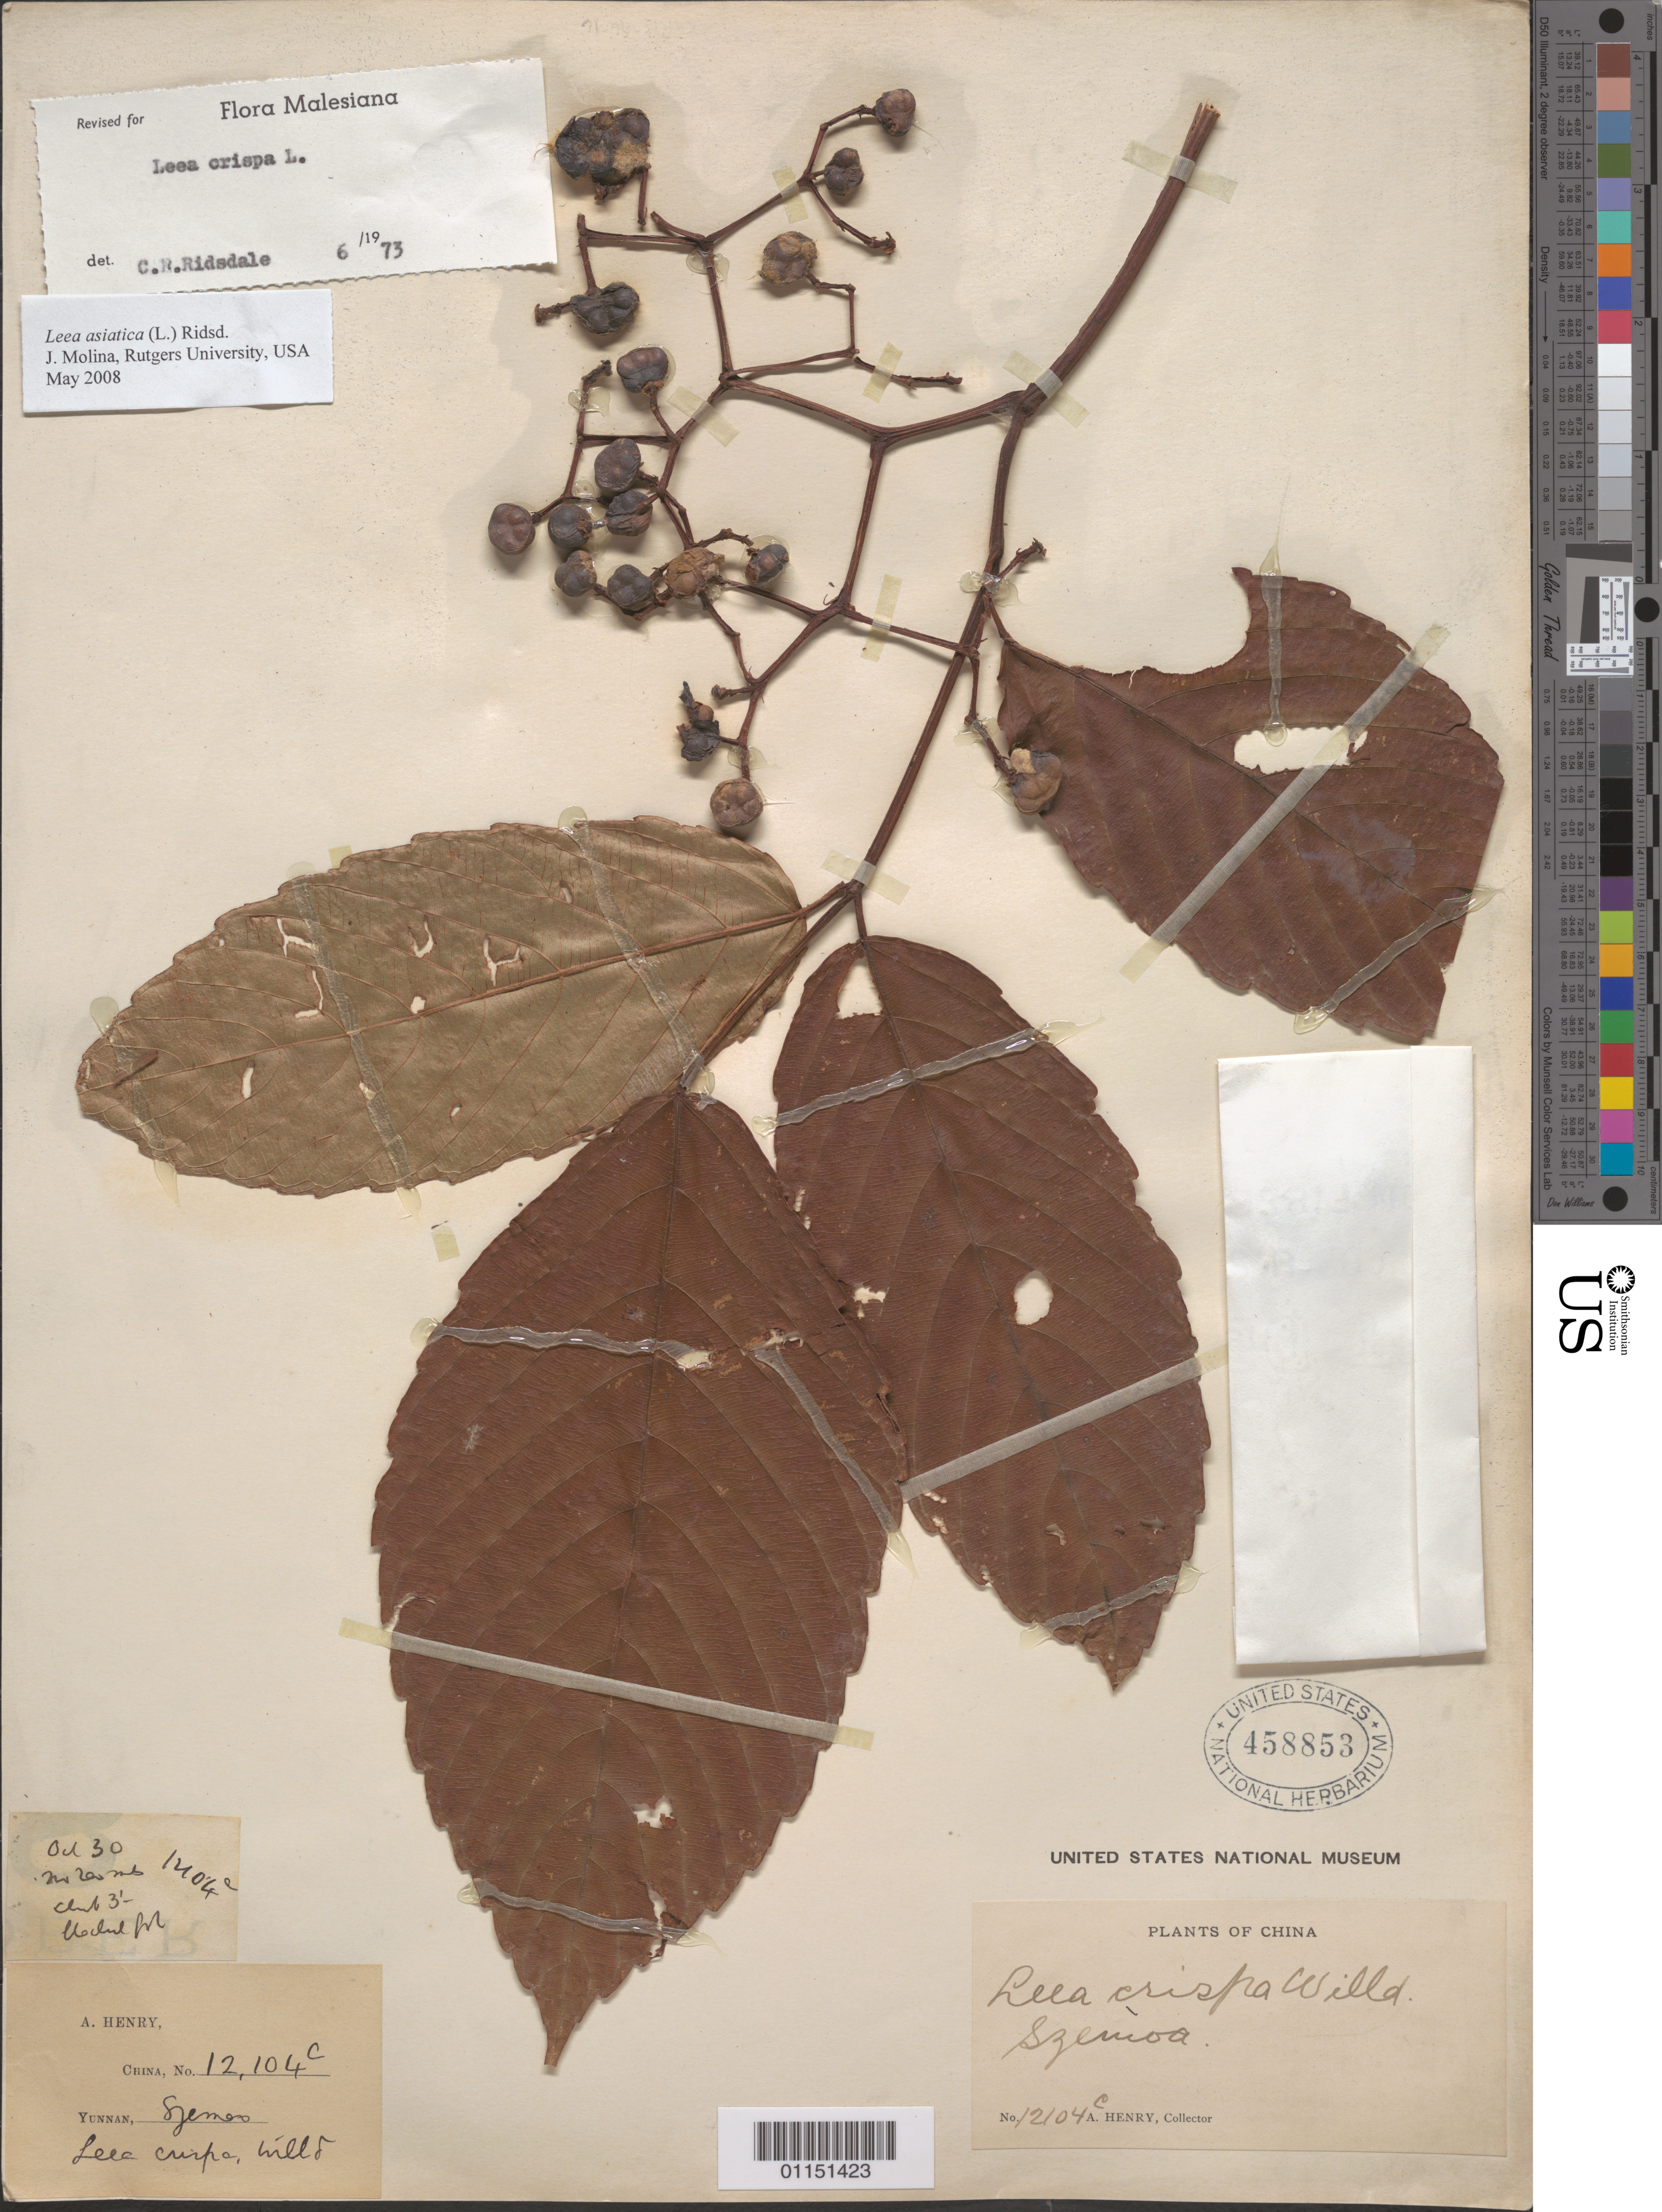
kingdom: Plantae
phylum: Tracheophyta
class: Magnoliopsida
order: Vitales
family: Vitaceae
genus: Leea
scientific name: Leea asiatica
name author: (L.) Ridsdale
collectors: A. Henry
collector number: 12104 C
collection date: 1885/1888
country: China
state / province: Yunnan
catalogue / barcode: US 458853